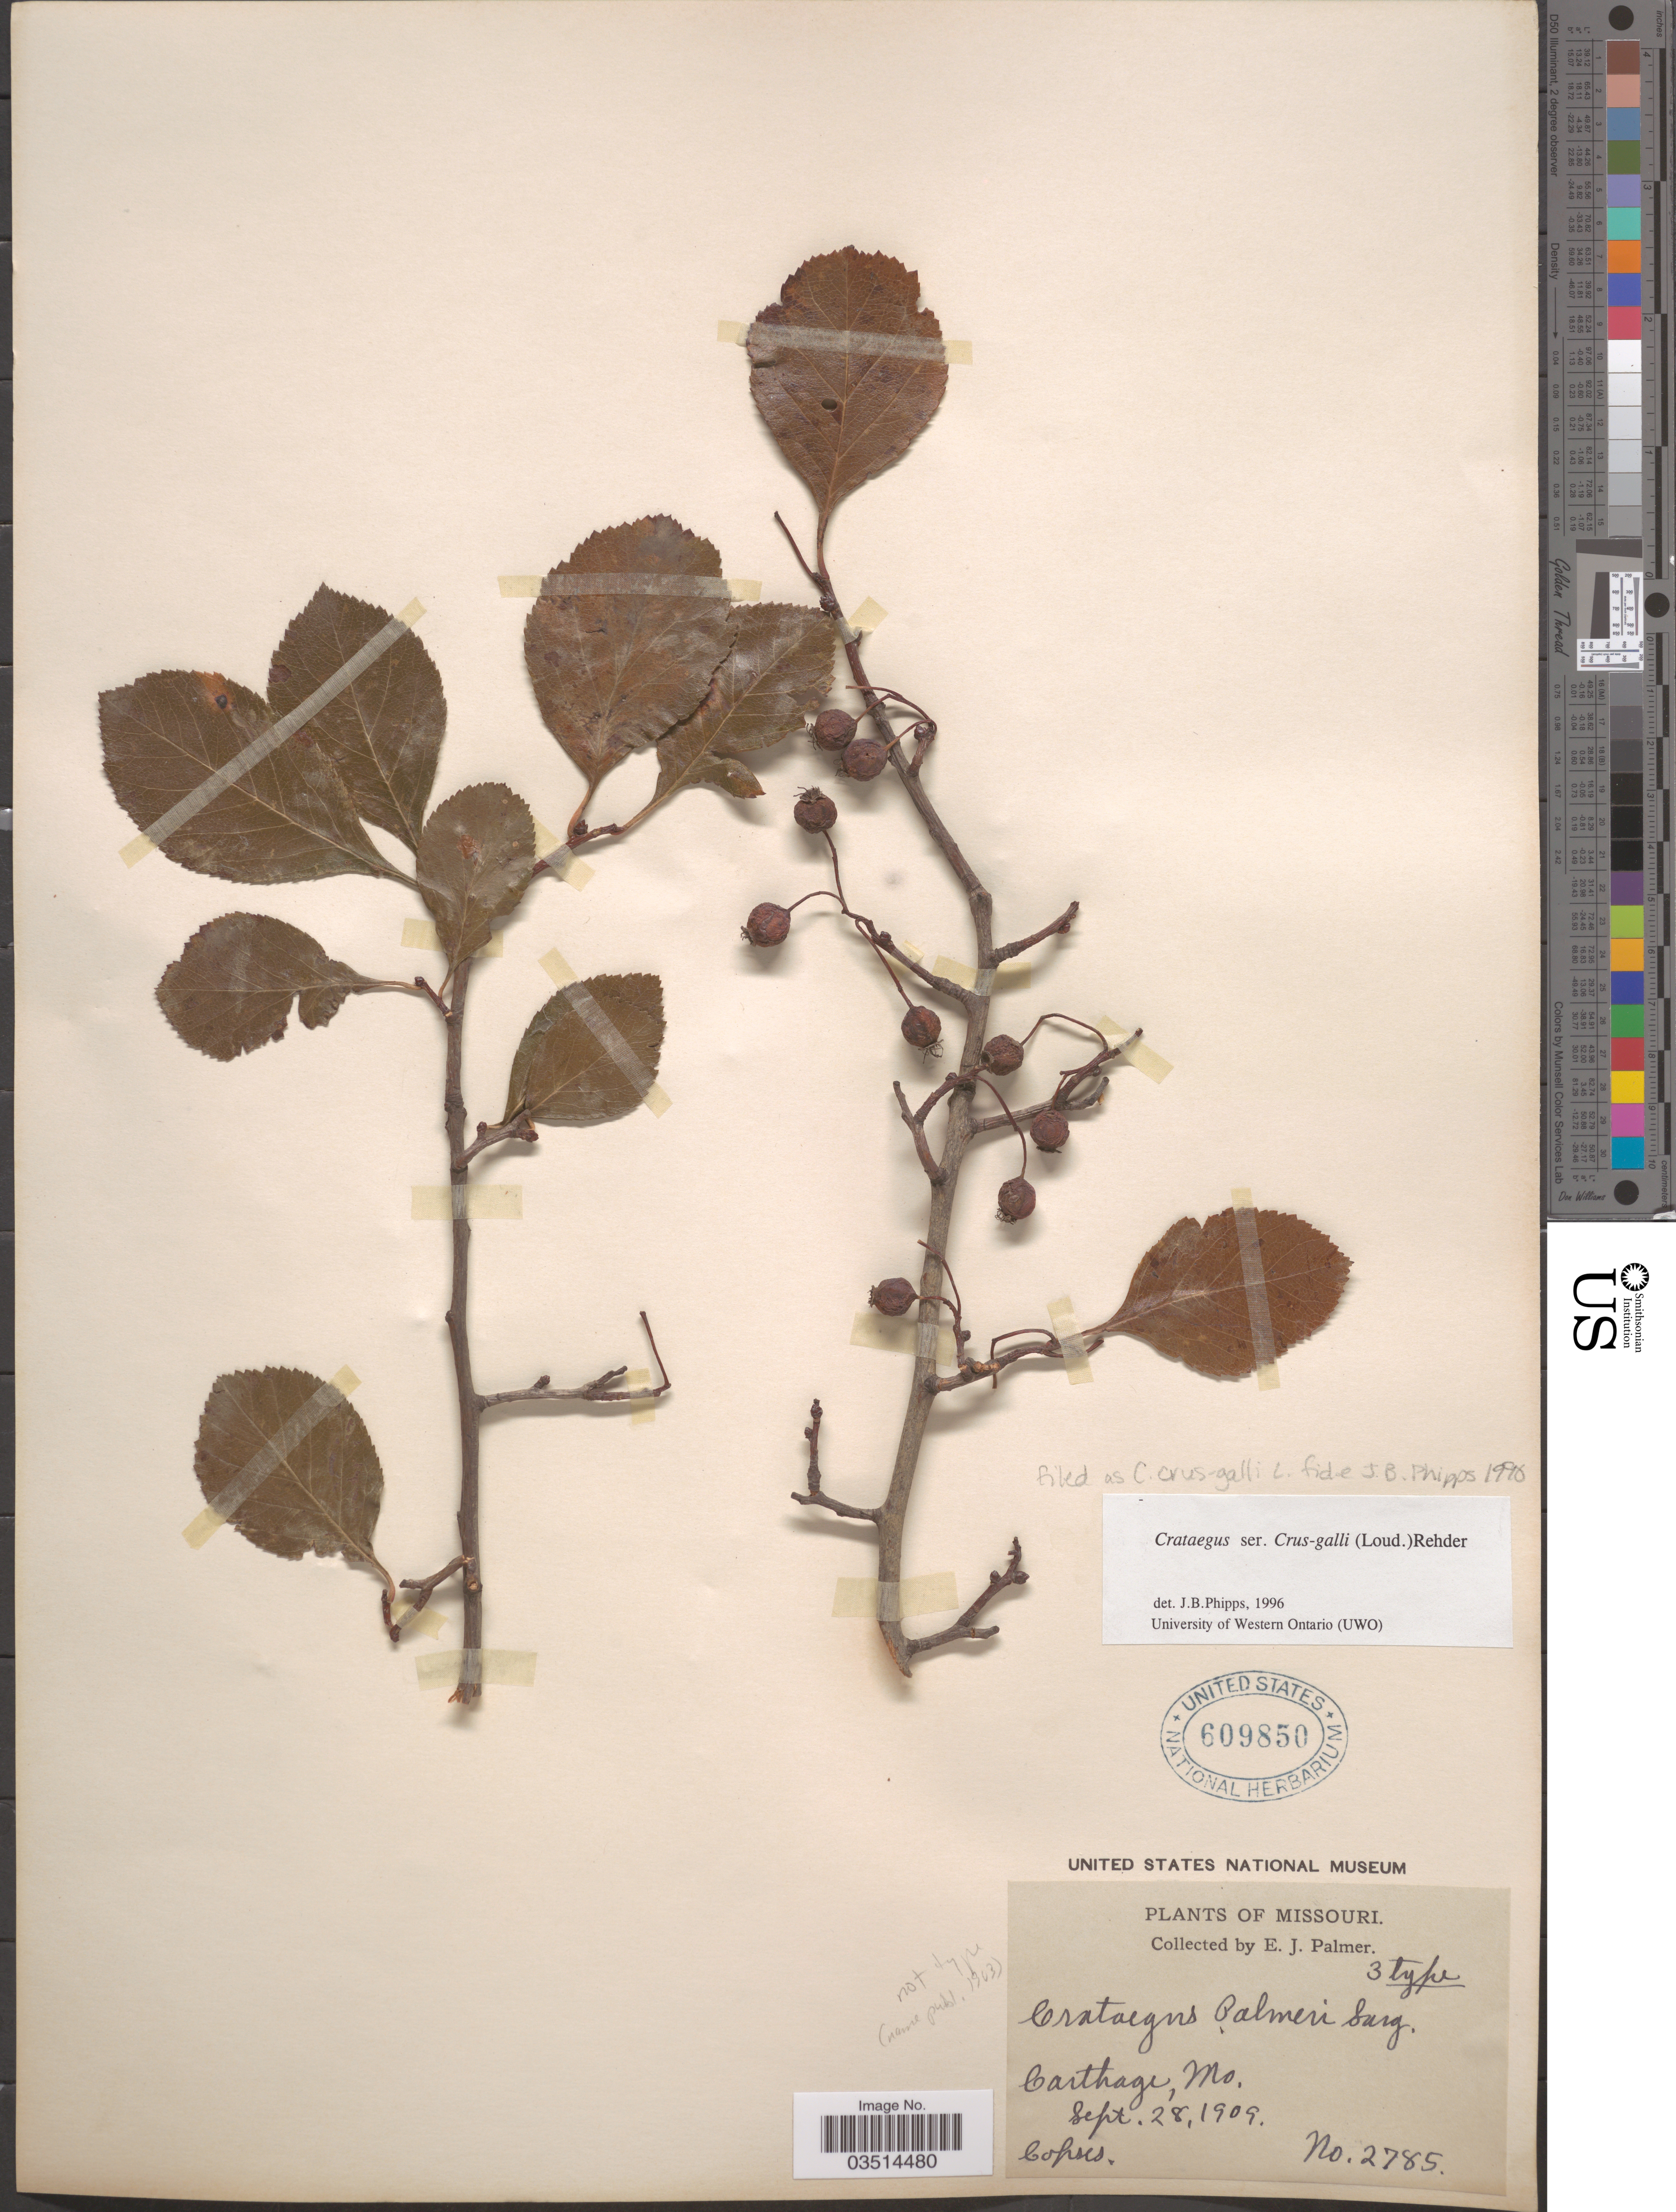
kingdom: Plantae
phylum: Tracheophyta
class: Magnoliopsida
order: Rosales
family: Rosaceae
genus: Crataegus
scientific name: Crataegus crus-galli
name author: L.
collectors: E. J. Palmer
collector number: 2785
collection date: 1909-09-28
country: United States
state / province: Missouri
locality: Carthage.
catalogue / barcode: US 609850